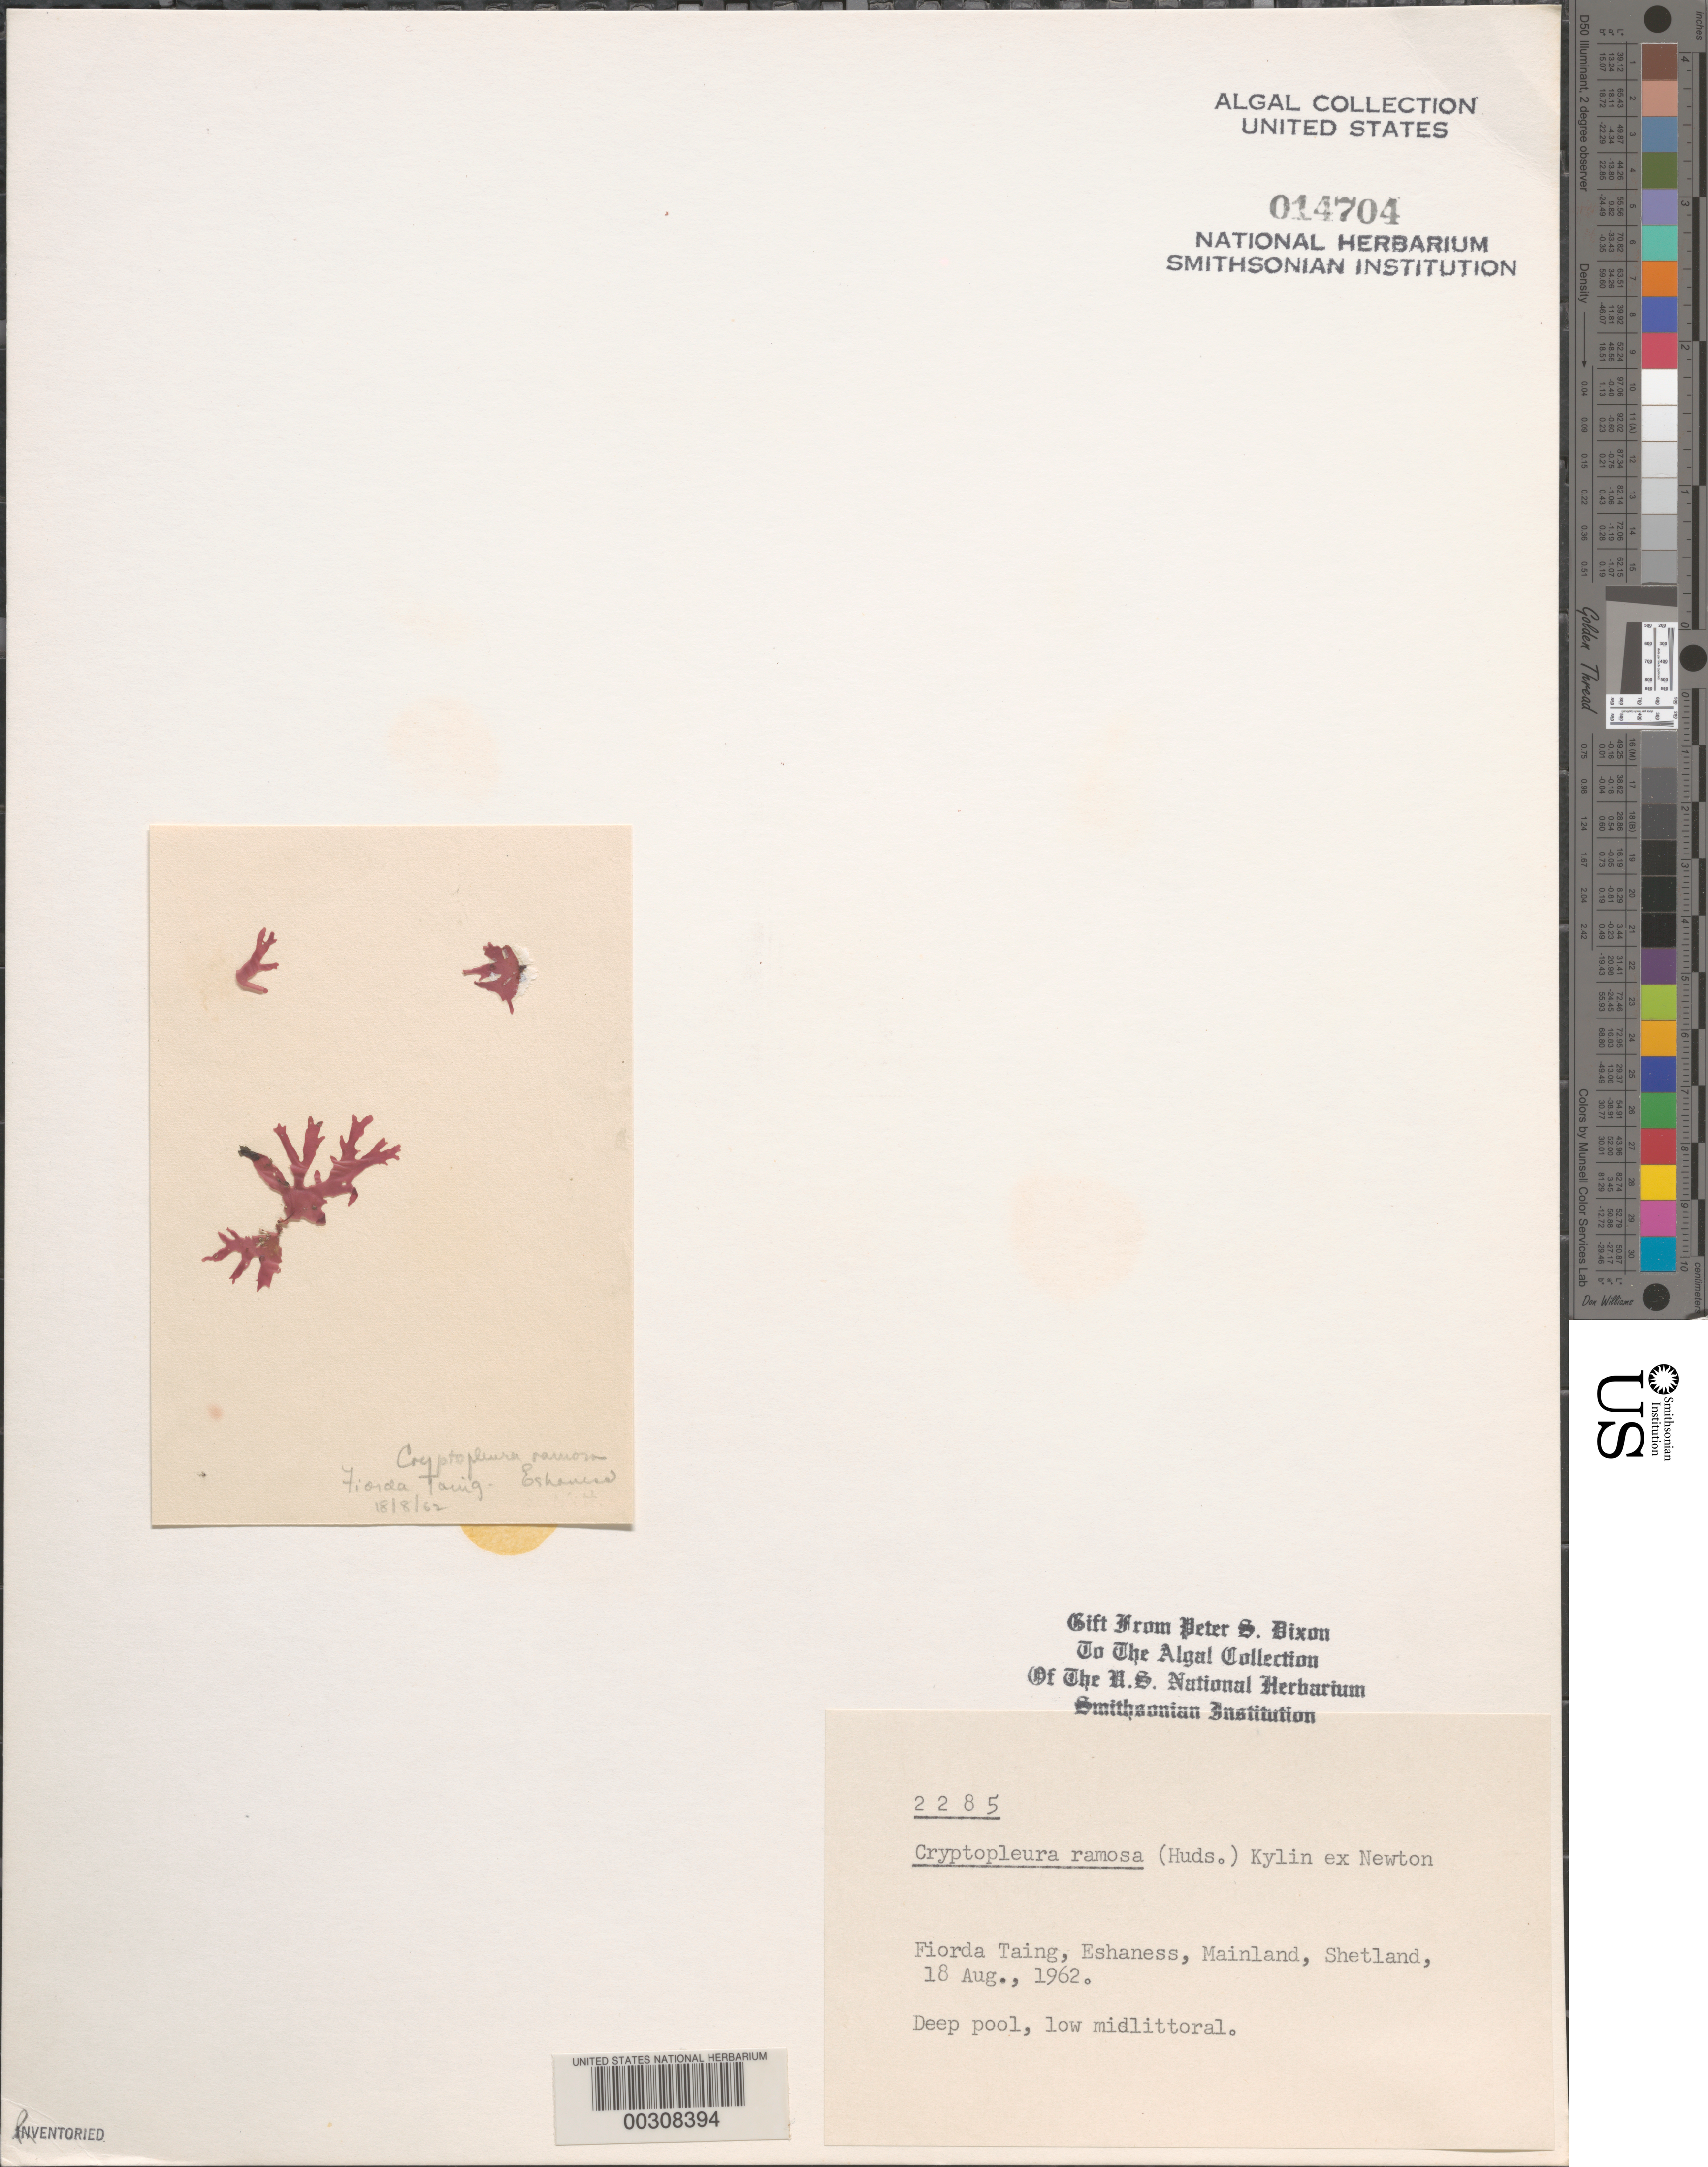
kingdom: Plantae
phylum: Rhodophyta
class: Florideophyceae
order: Ceramiales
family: Delesseriaceae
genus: Cryptopleura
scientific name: Cryptopleura ramosa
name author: (Huds.) L.M. Newton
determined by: Dixon, P. S.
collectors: P. S. Dixon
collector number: PSD 2285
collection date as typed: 18 Aug 1962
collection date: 1962-08-18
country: United Kingdom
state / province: Scotland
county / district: Shetland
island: Mainland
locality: Fiorda Taing, Eshaness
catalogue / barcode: US 14704